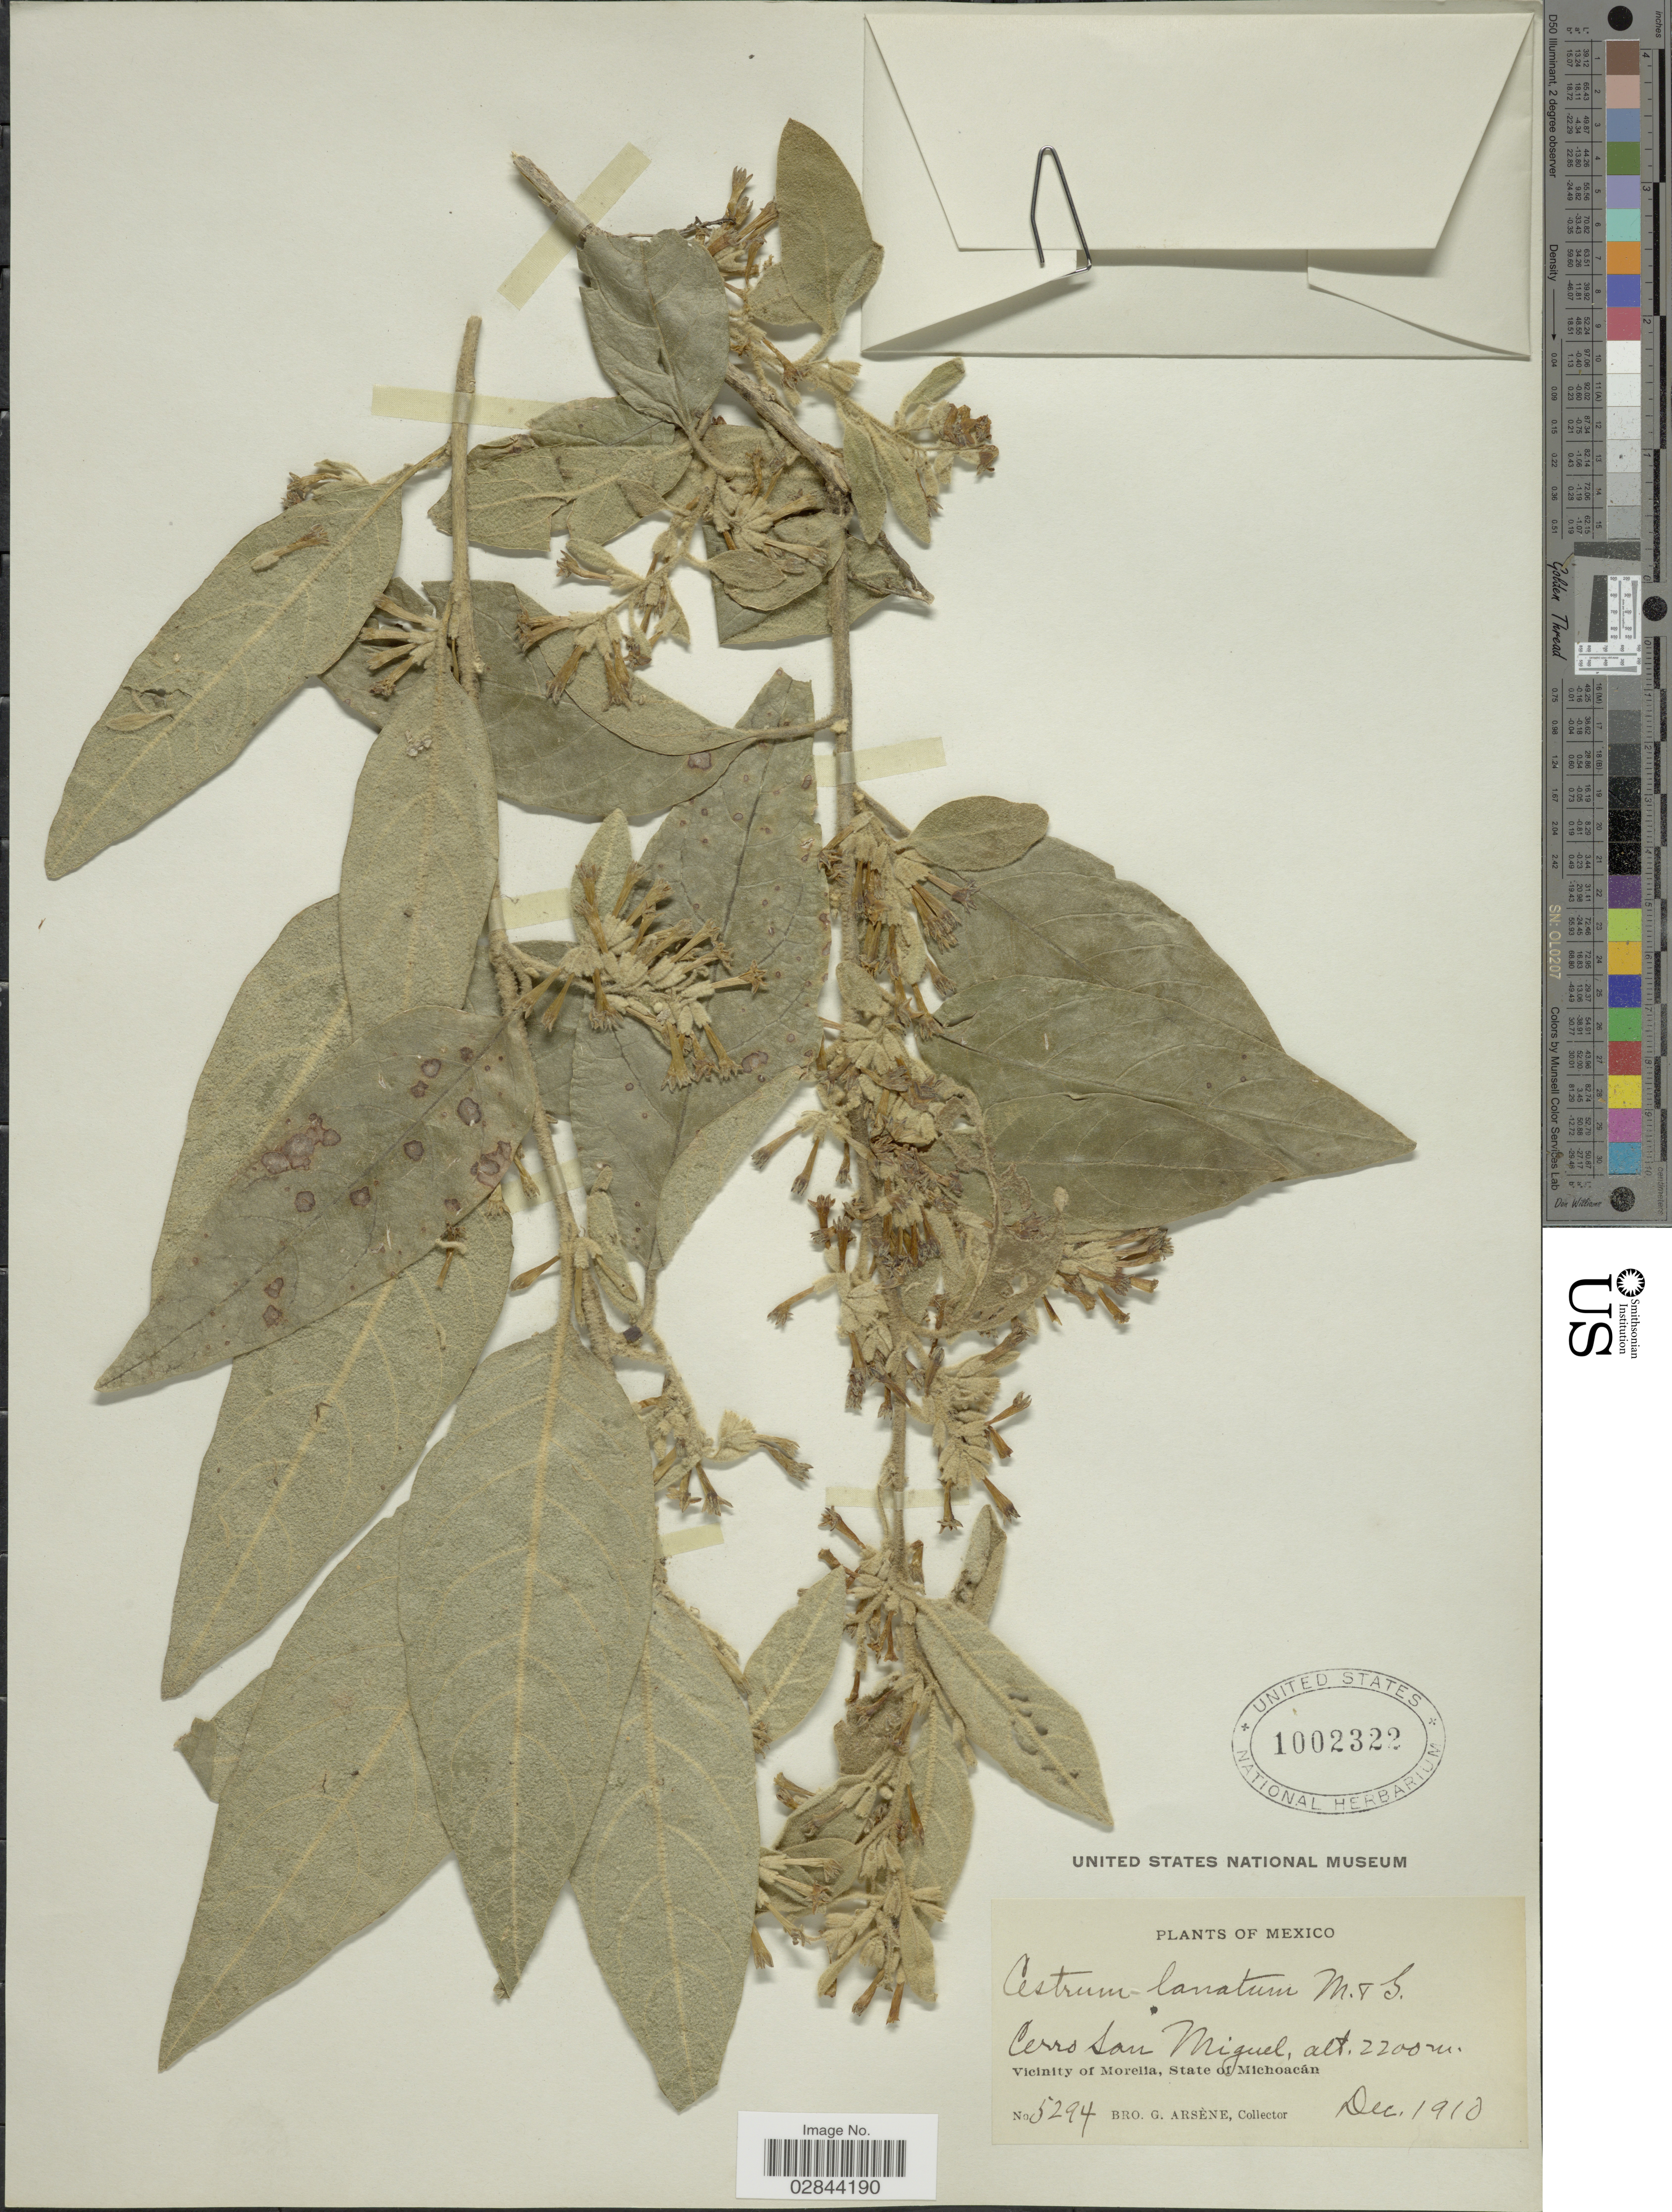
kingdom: Plantae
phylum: Tracheophyta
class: Magnoliopsida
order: Solanales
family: Solanaceae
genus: Cestrum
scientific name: Cestrum lanatum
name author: M. Martens & Galeotti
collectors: Bro. G. Arsène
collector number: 5294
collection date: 1910-12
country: Mexico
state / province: Michoacán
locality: Cerro San Miguel, Vicinity of Morelia.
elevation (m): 2200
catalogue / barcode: US 1002322